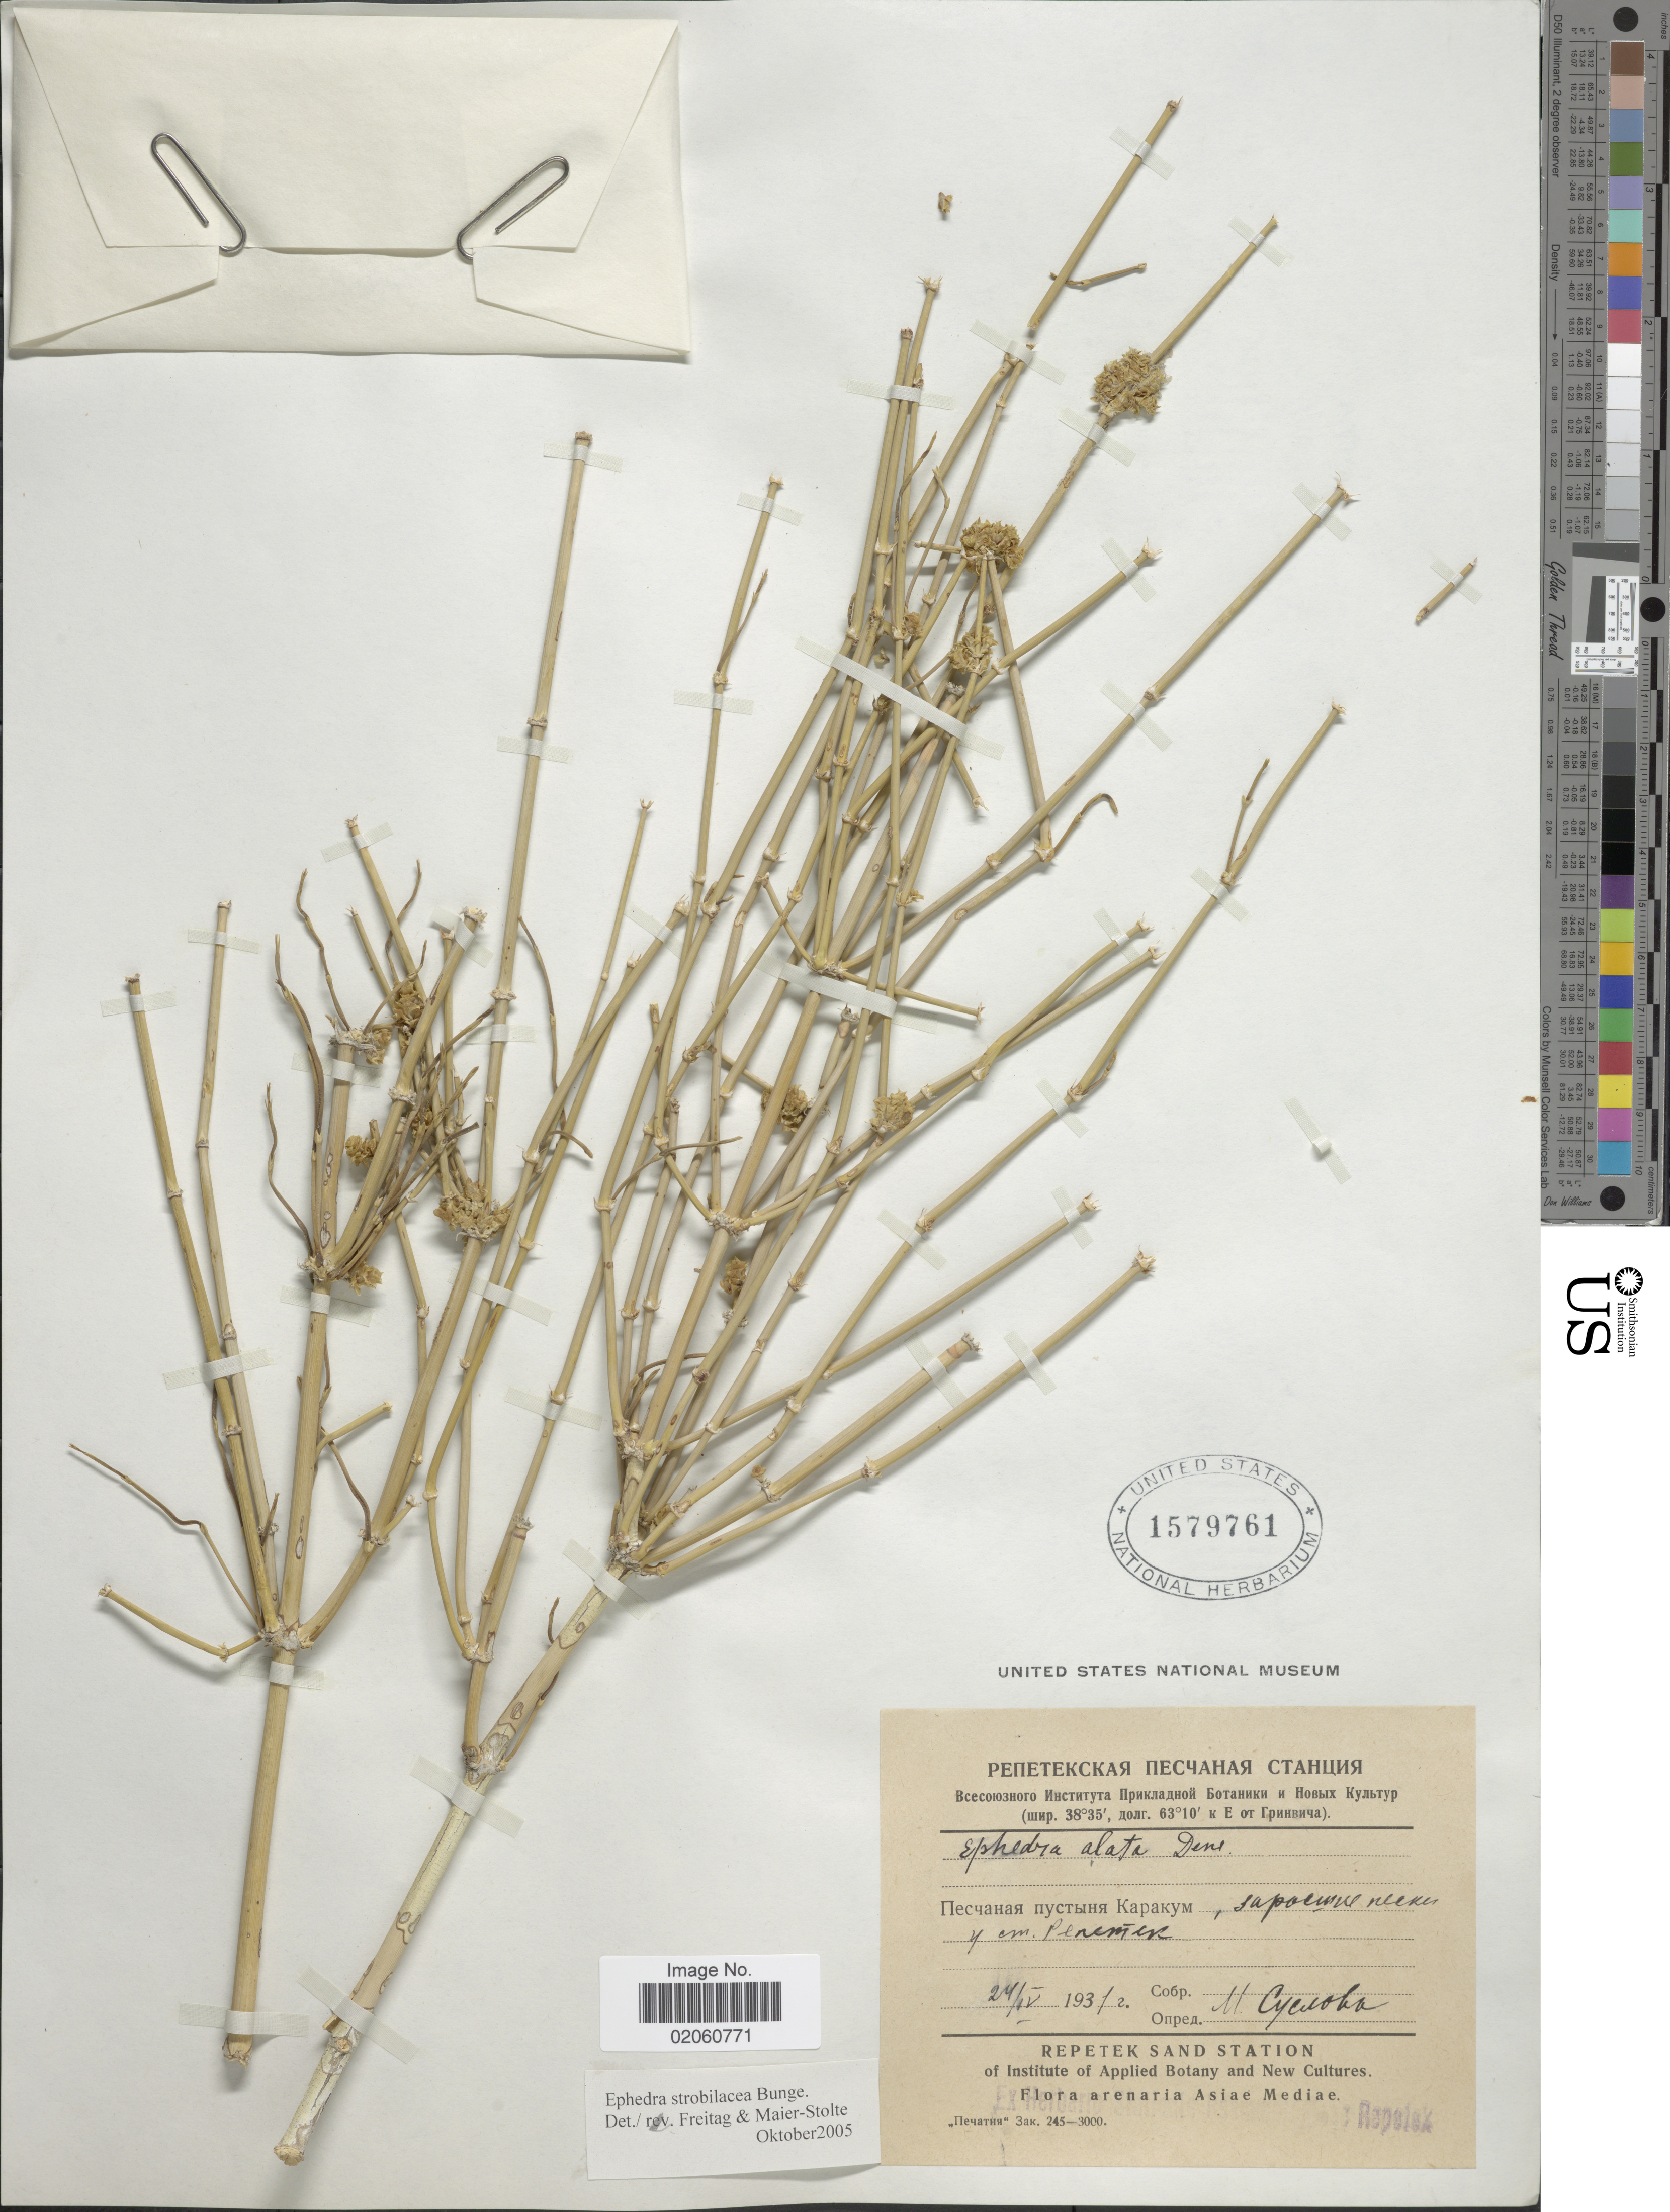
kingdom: Plantae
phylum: Tracheophyta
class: Gnetopsida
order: Ephedrales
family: Ephedraceae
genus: Ephedra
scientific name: Ephedra strobilacea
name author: Bunge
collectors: M. Suslova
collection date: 1931-04-24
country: Turkmenistan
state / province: Lebap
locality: Karakum Desert, Repetek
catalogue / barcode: US 1579761